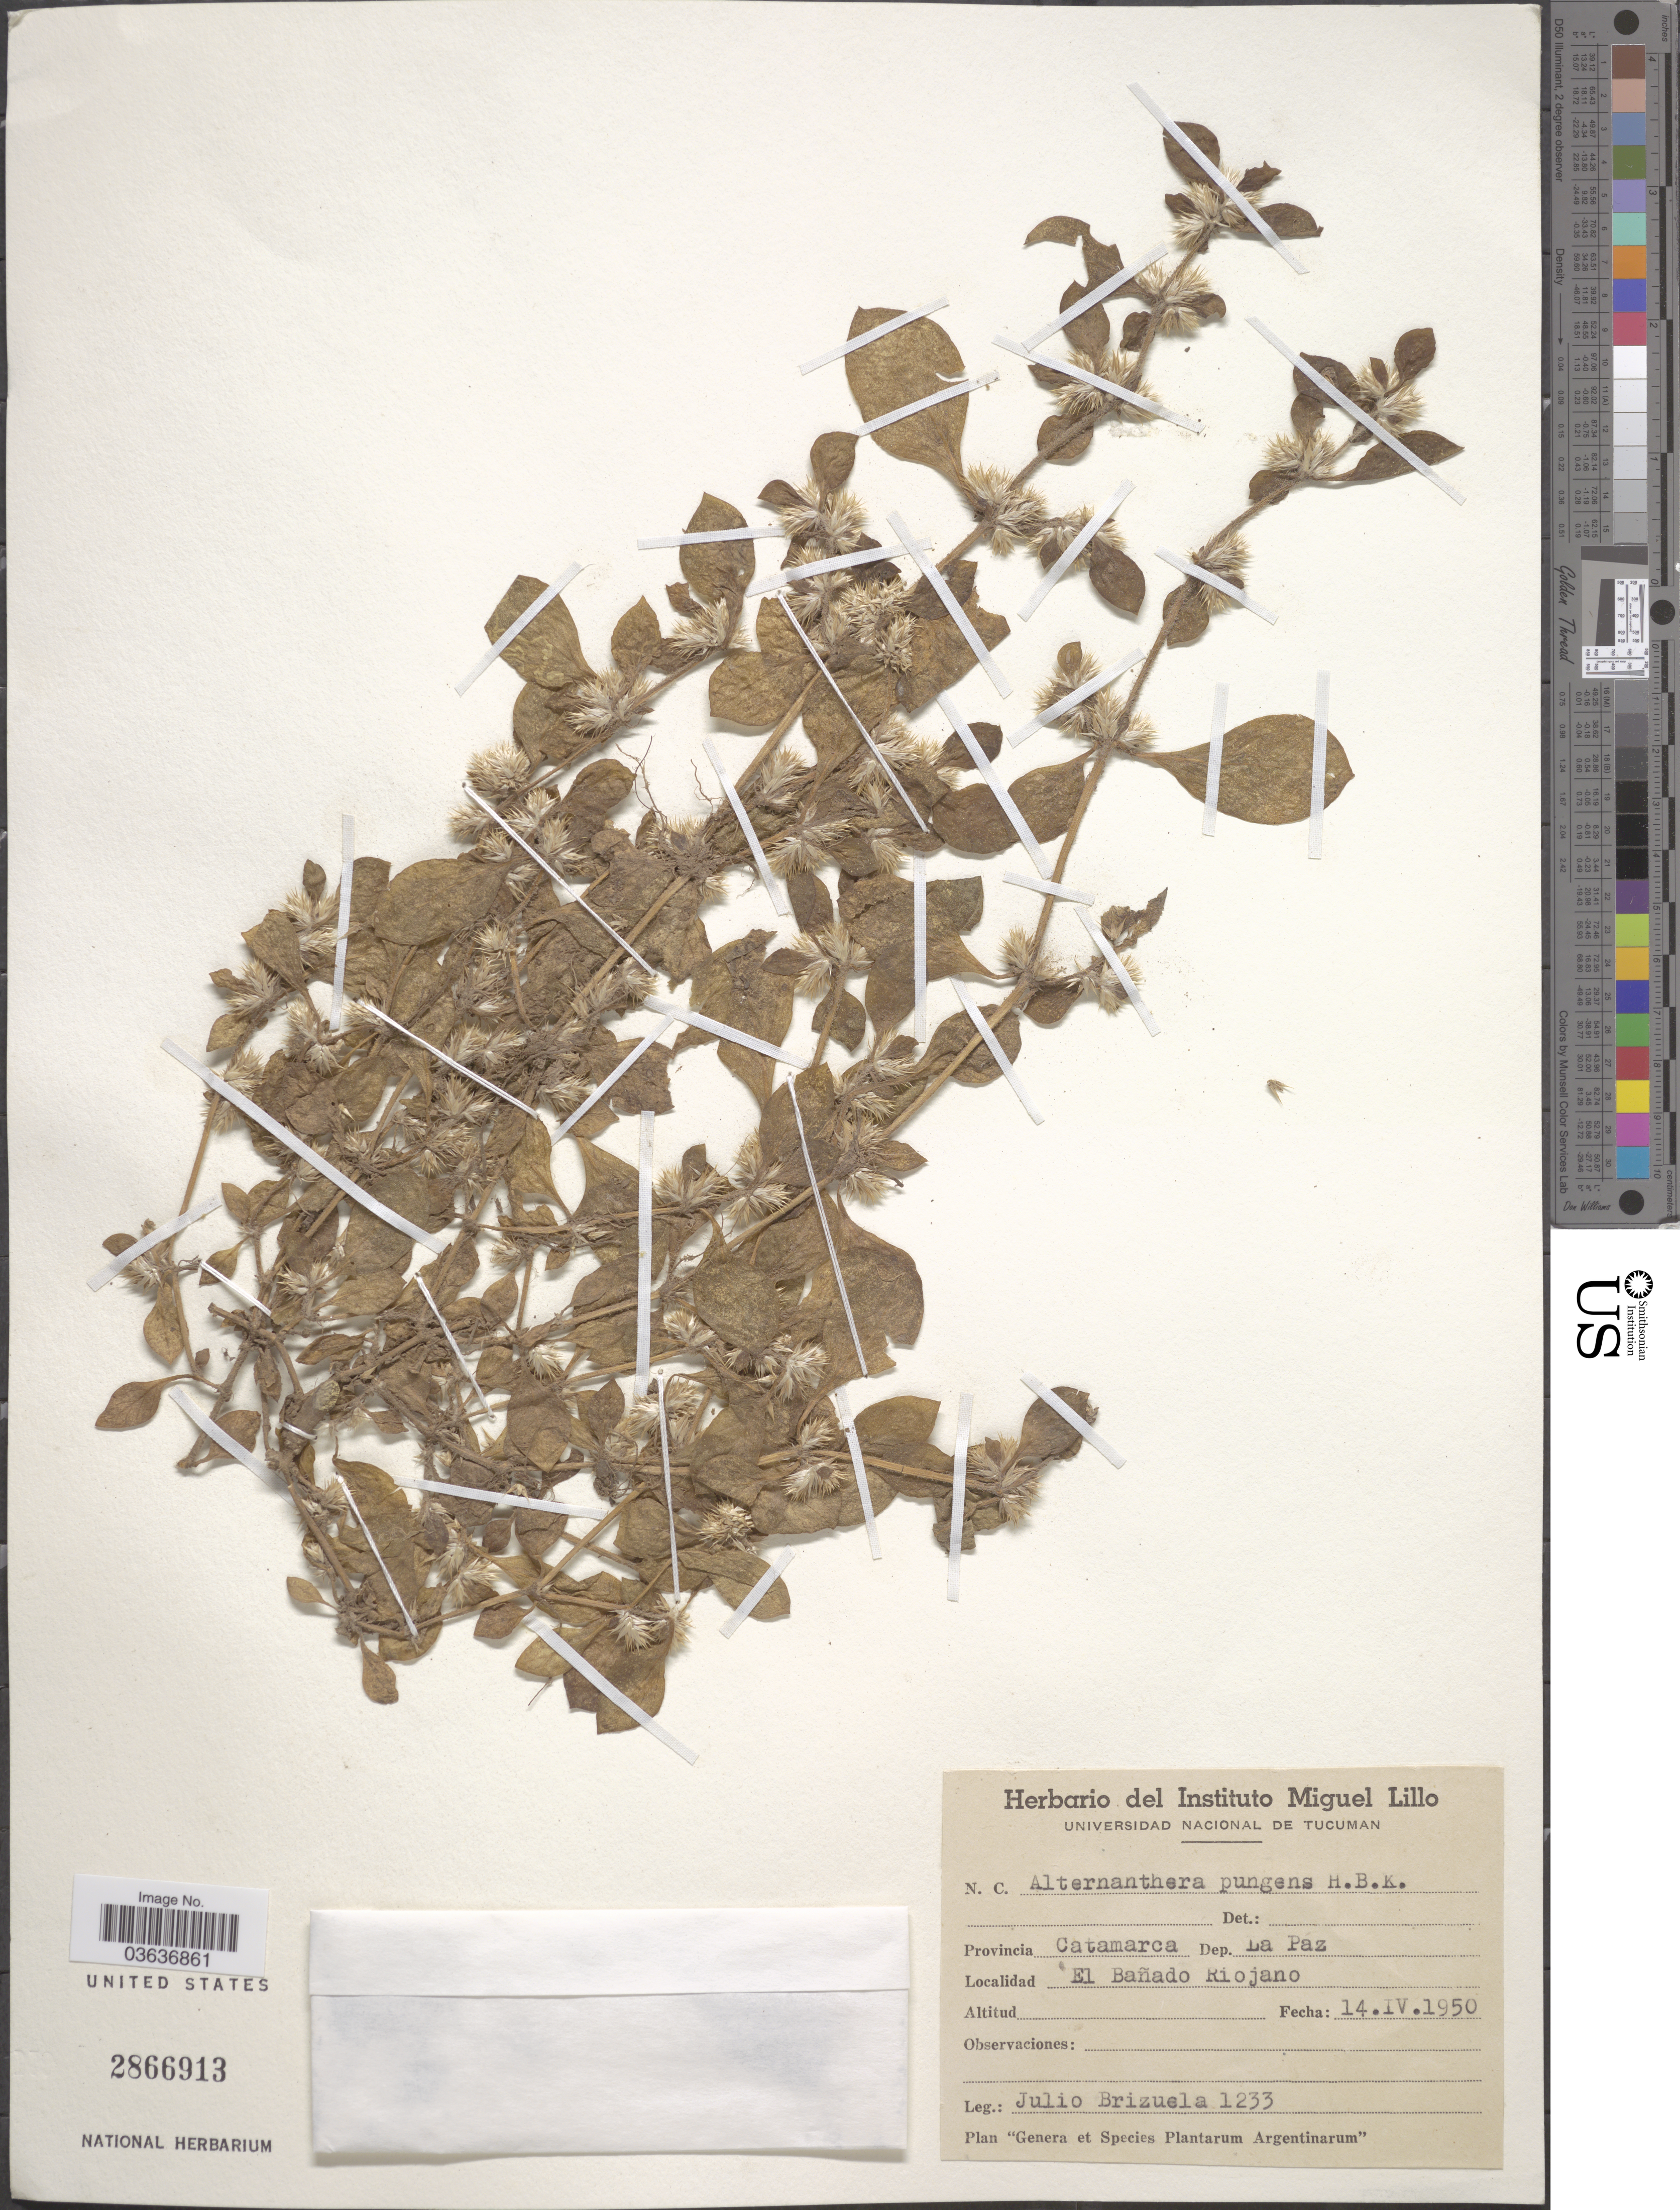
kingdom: Plantae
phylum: Tracheophyta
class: Magnoliopsida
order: Caryophyllales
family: Amaranthaceae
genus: Alternanthera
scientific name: Alternanthera pungens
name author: Kunth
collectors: J. Brizuela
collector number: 1233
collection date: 1950-04-14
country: Argentina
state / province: Catamarca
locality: Dep. La Paz. El Bañado Riojano.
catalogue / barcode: US 2866913